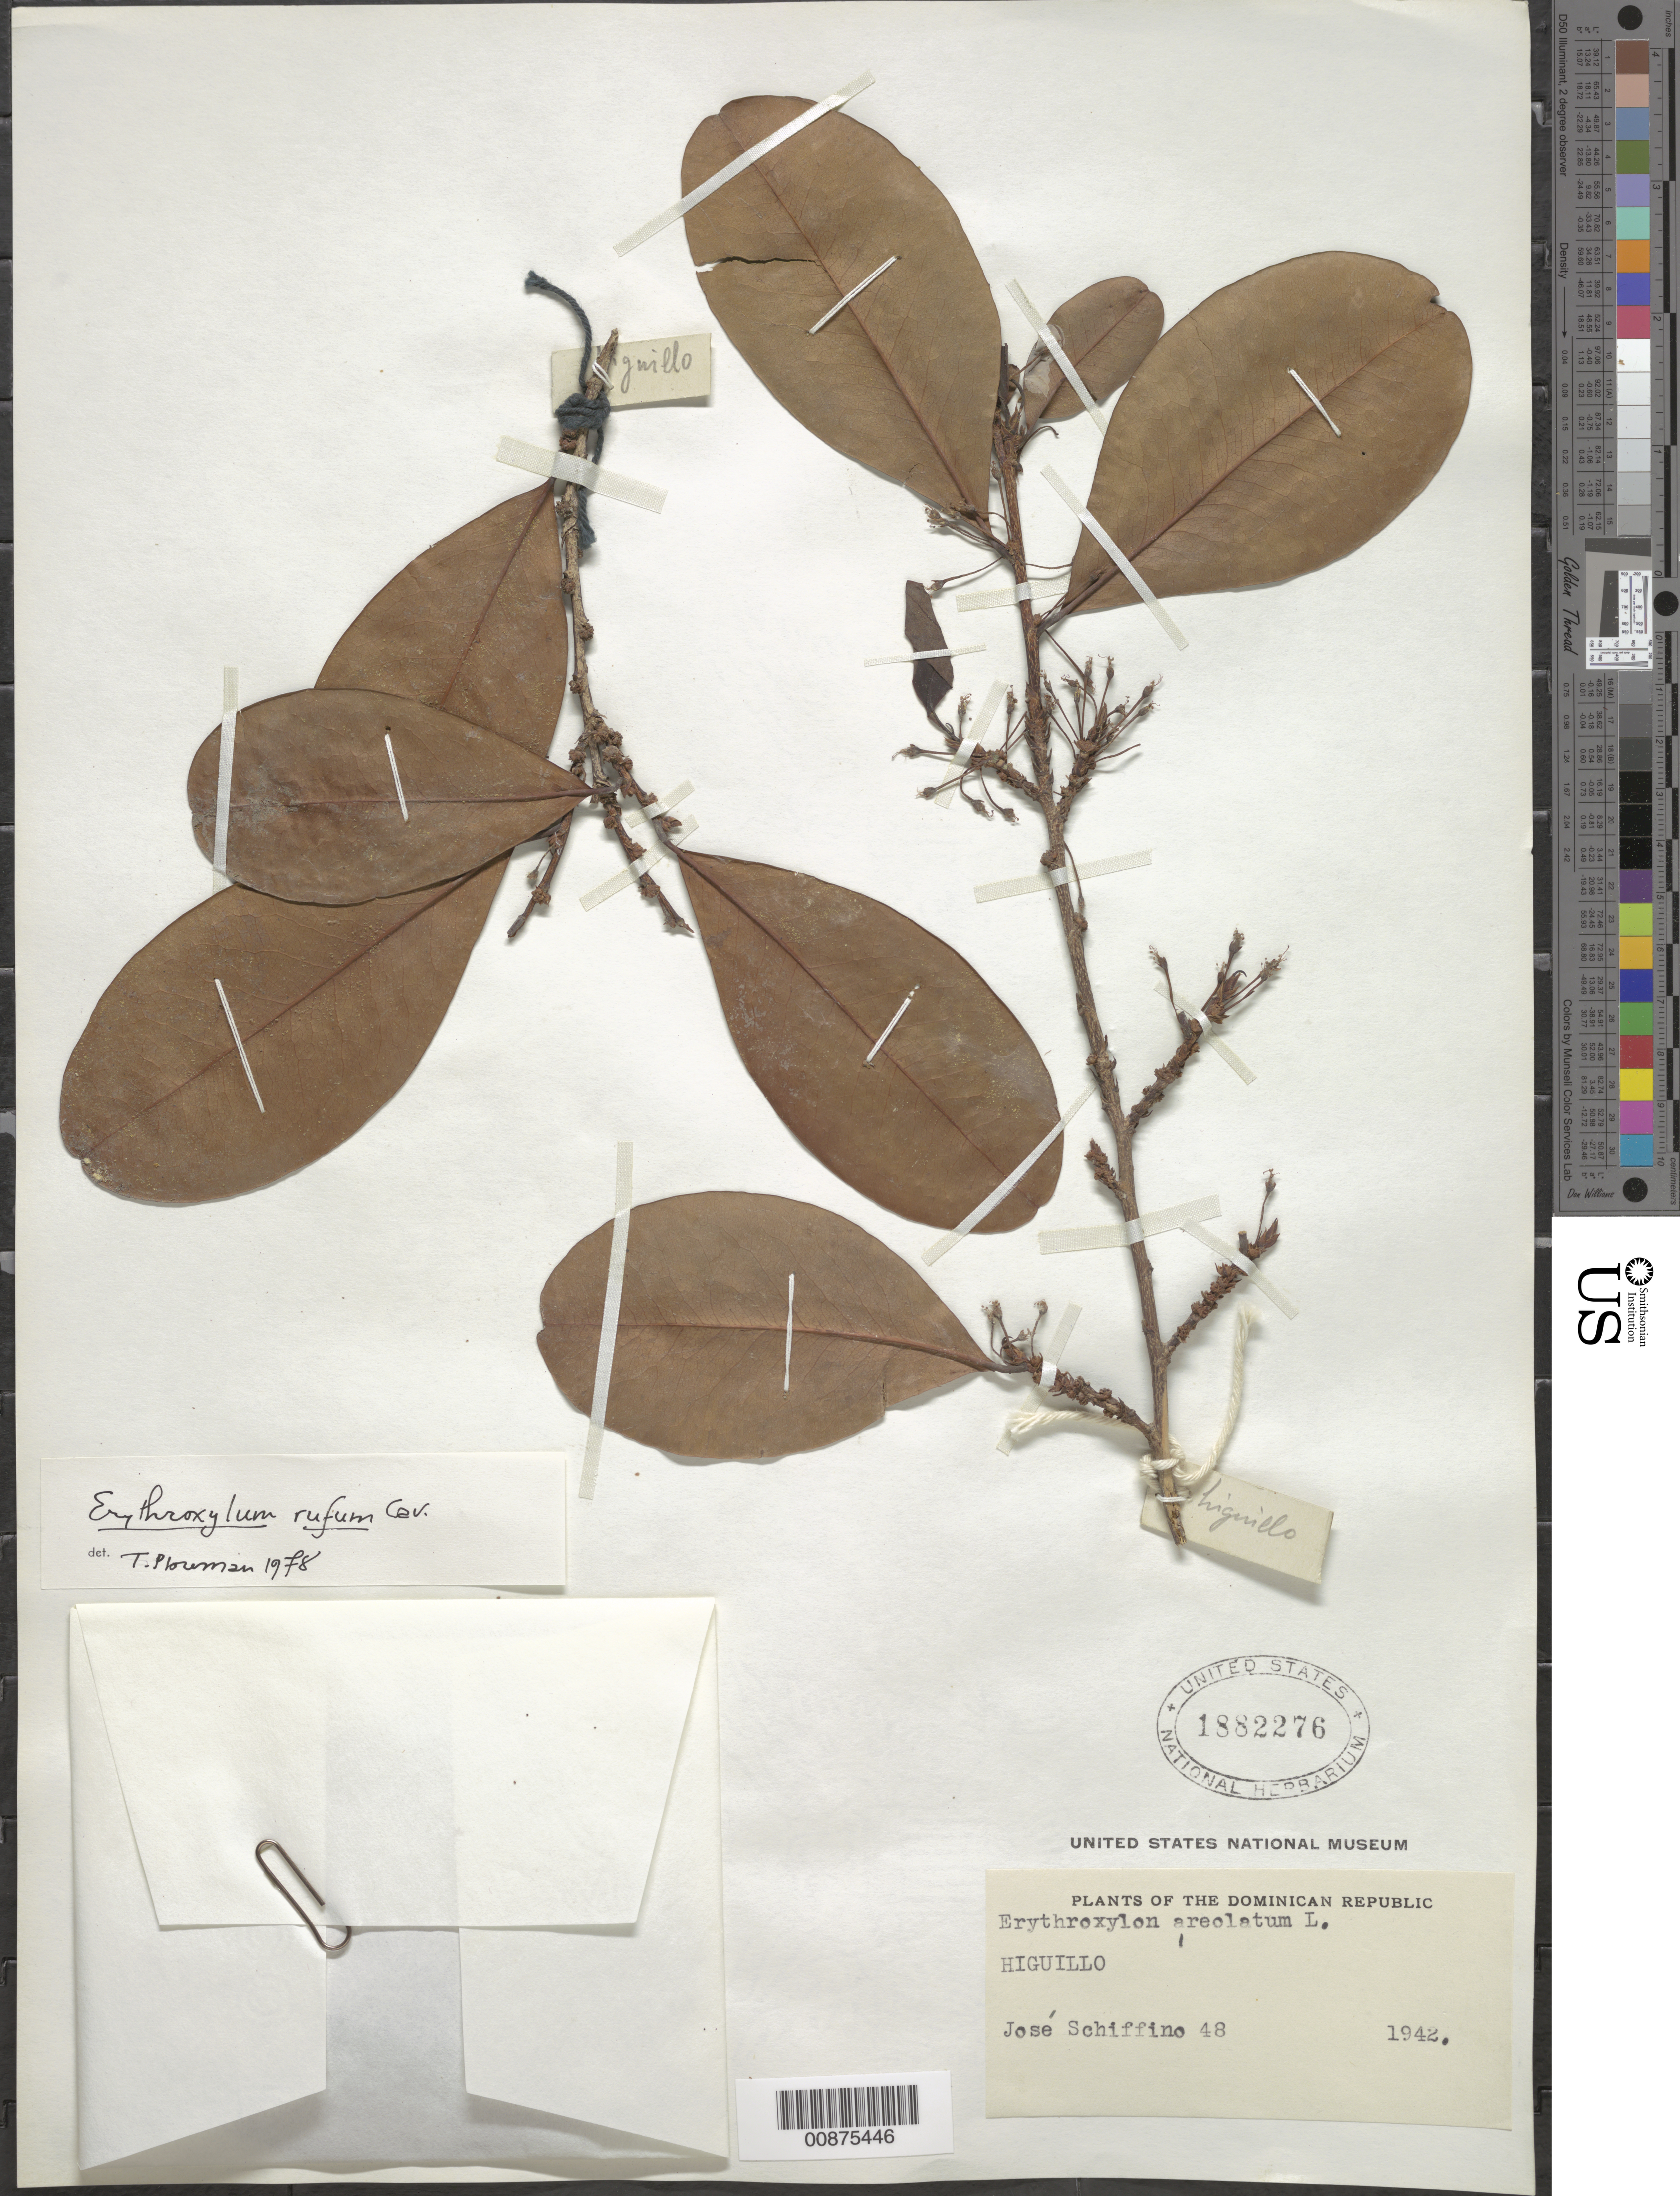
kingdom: Plantae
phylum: Tracheophyta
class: Magnoliopsida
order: Malpighiales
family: Erythroxylaceae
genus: Erythroxylum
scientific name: Erythroxylum rufum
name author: Cav.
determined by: Plowman, Timothy C.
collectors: J. Schiffino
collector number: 48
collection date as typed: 1942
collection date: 1942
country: Dominican Republic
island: Hispaniola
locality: Dominican Republic.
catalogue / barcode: US 1882276